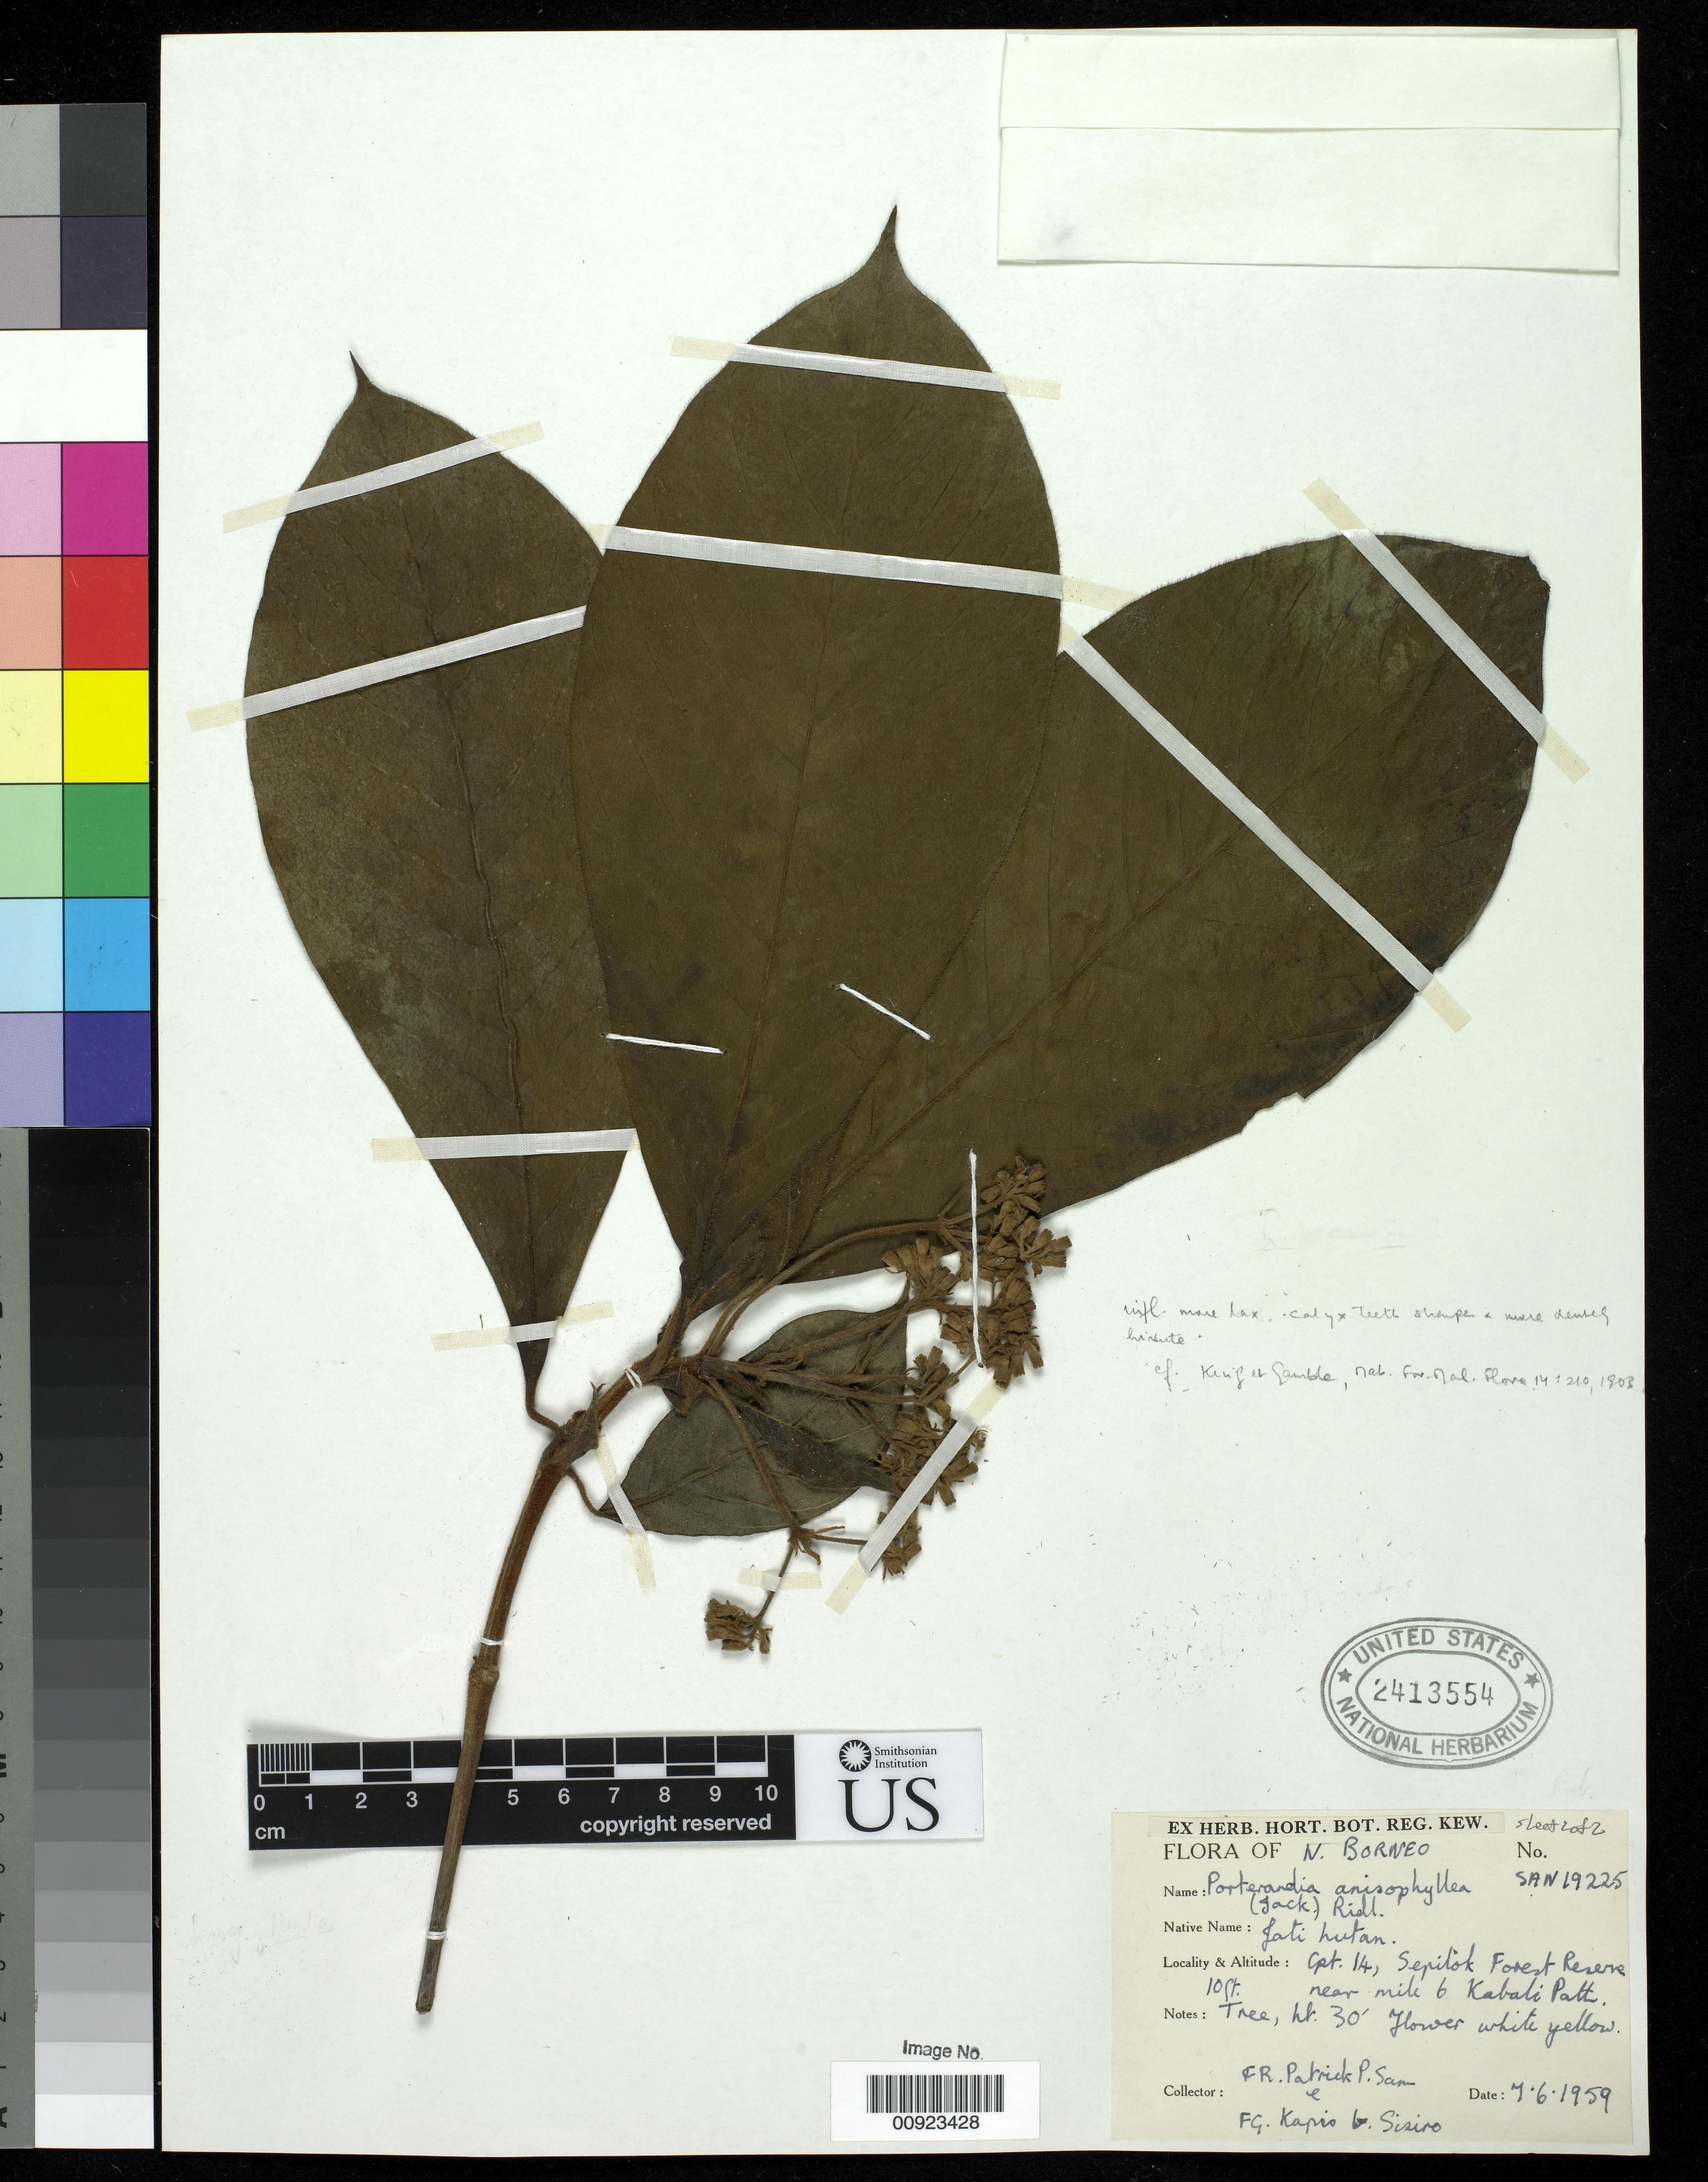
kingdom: Plantae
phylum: Tracheophyta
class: Magnoliopsida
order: Gentianales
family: Rubiaceae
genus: Porterandia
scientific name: Porterandia anisophylla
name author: (Jack ex Roxb.) Ridl.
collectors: P.P. Sam & Kapis bin Sisiron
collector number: SAN 19225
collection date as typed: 07 Jun 1959 or 06 Jul 1959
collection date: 1959-06-07 or 1959-07-06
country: Malaysia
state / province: Sabah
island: Borneo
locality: Cpt. 14, Sepilok Forest Reserve near mile 6 Kabali Path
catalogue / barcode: US 2413554